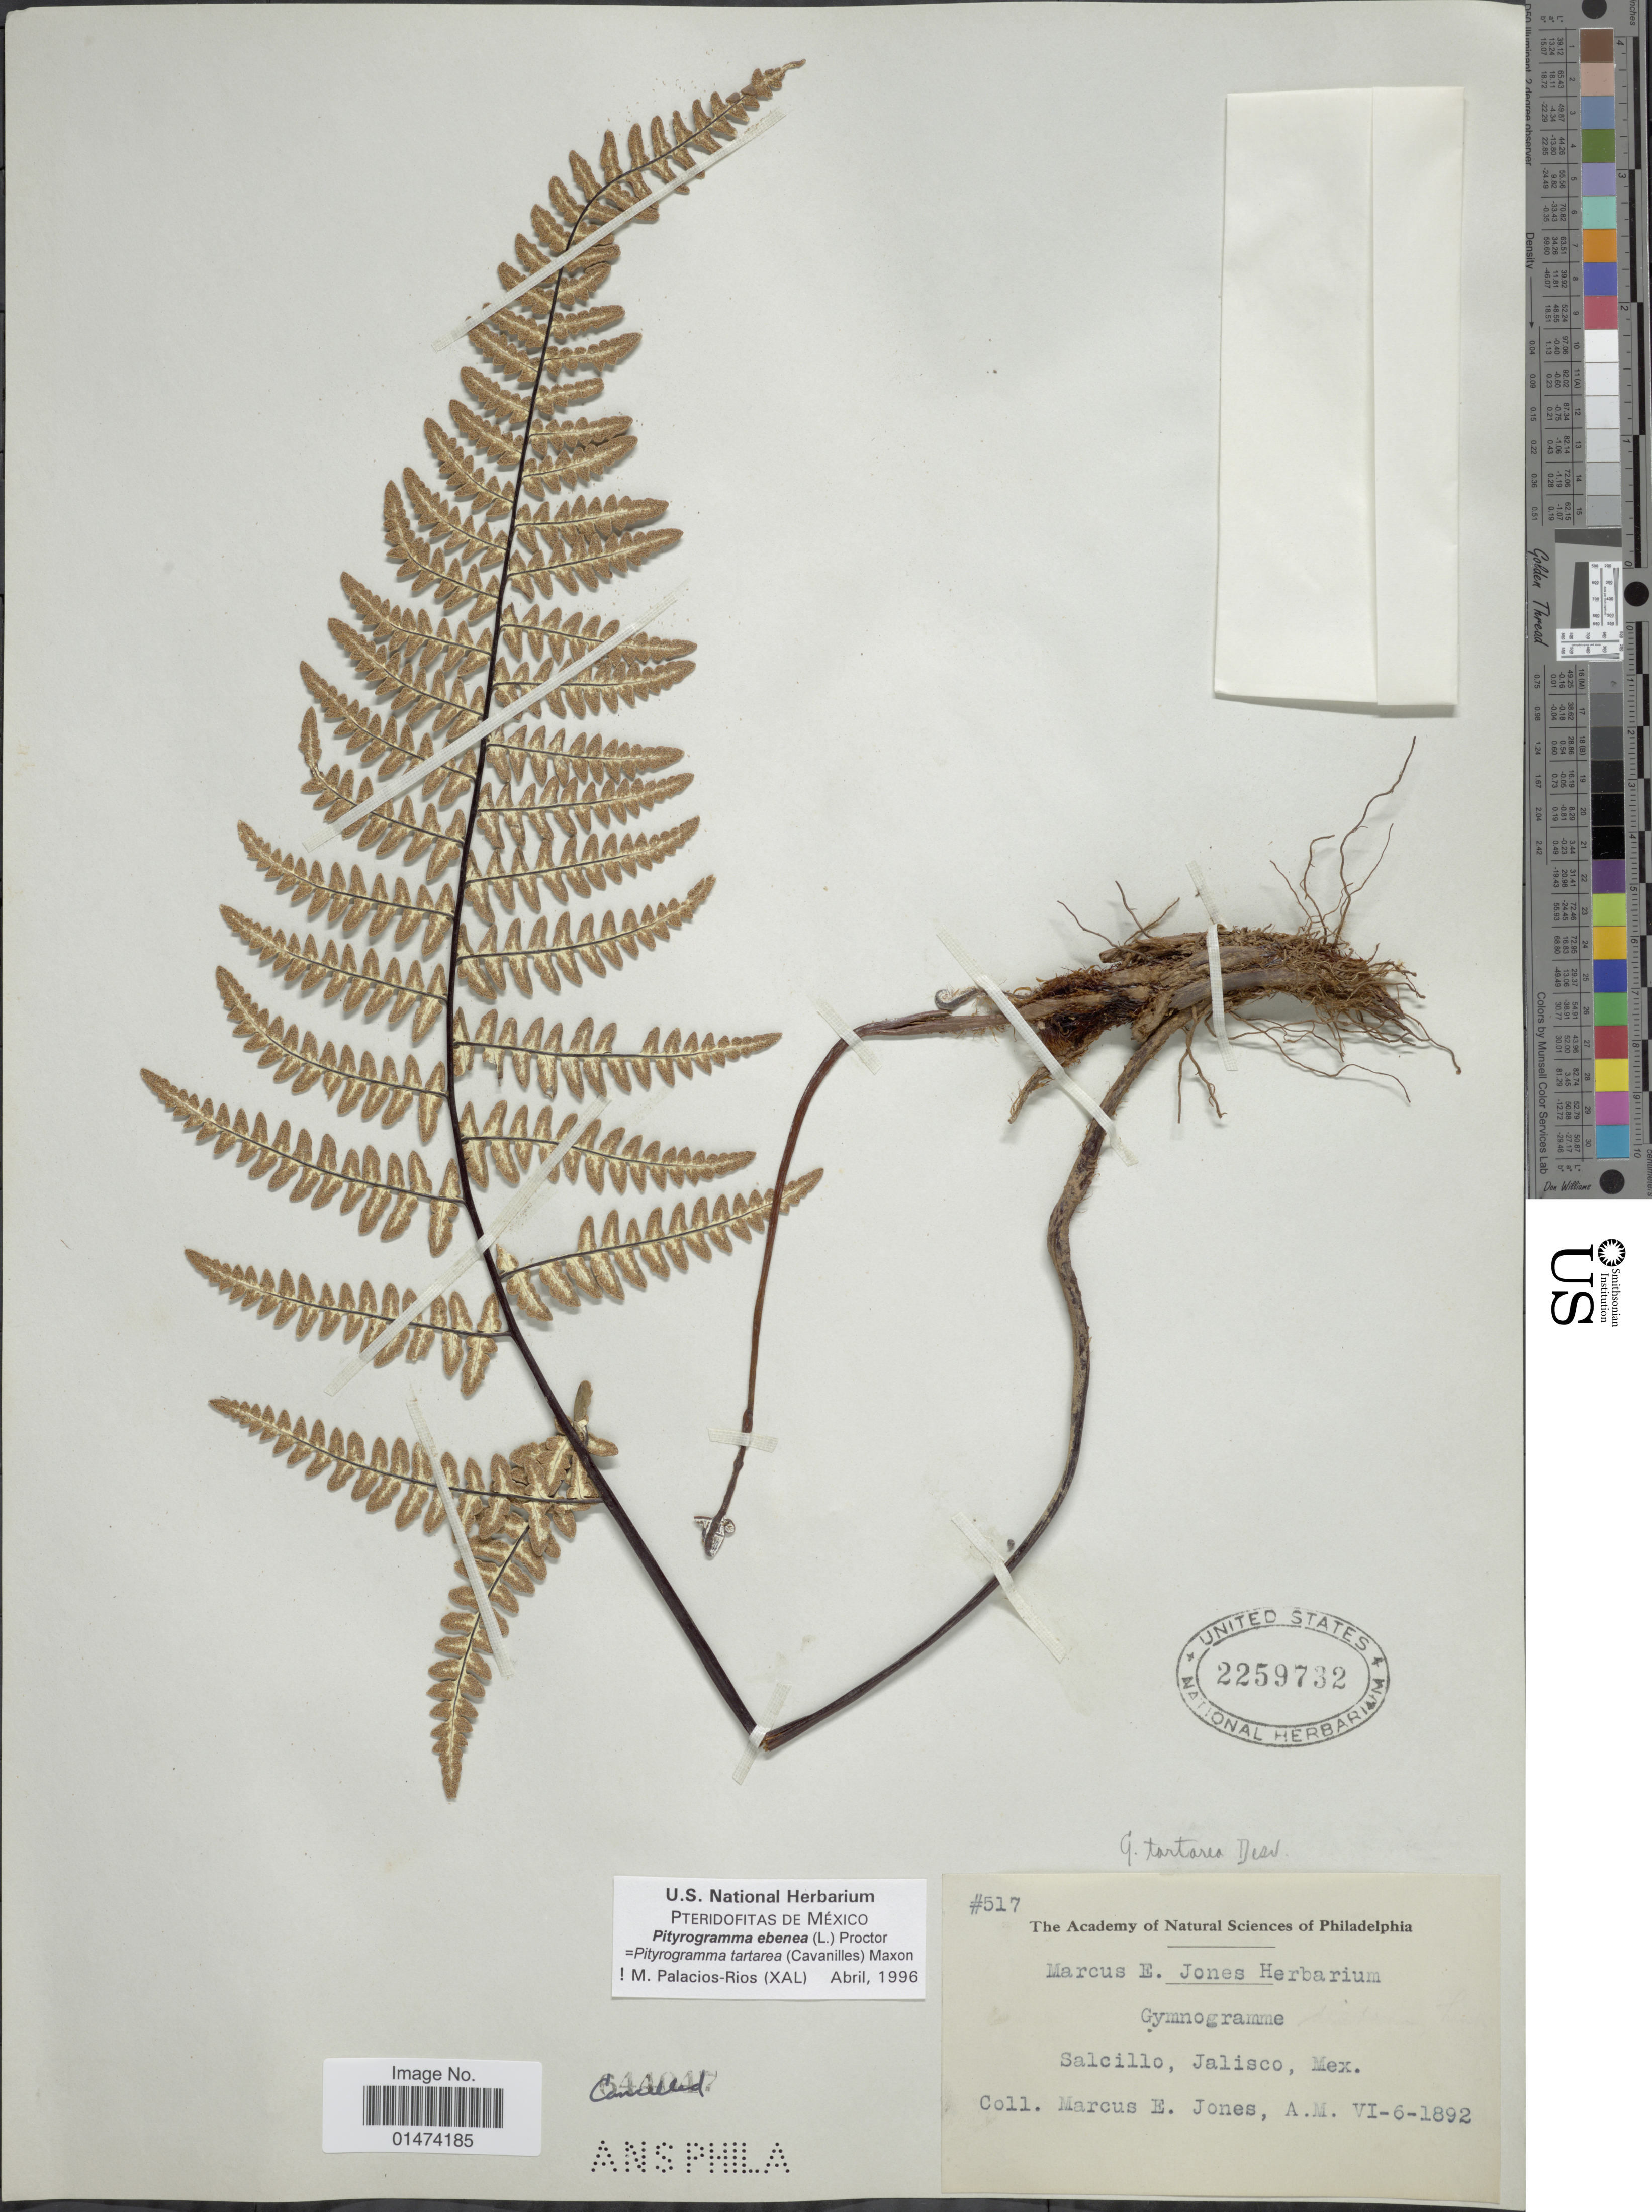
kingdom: Plantae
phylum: Tracheophyta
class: Polypodiopsida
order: Polypodiales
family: Pteridaceae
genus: Pityrogramma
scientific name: Pityrogramma tartarea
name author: (Cav.) Maxon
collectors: M. E. Jones & A.M.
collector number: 517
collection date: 1892-06-06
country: Mexico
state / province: Jalisco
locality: Salcillo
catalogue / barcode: US 2259732